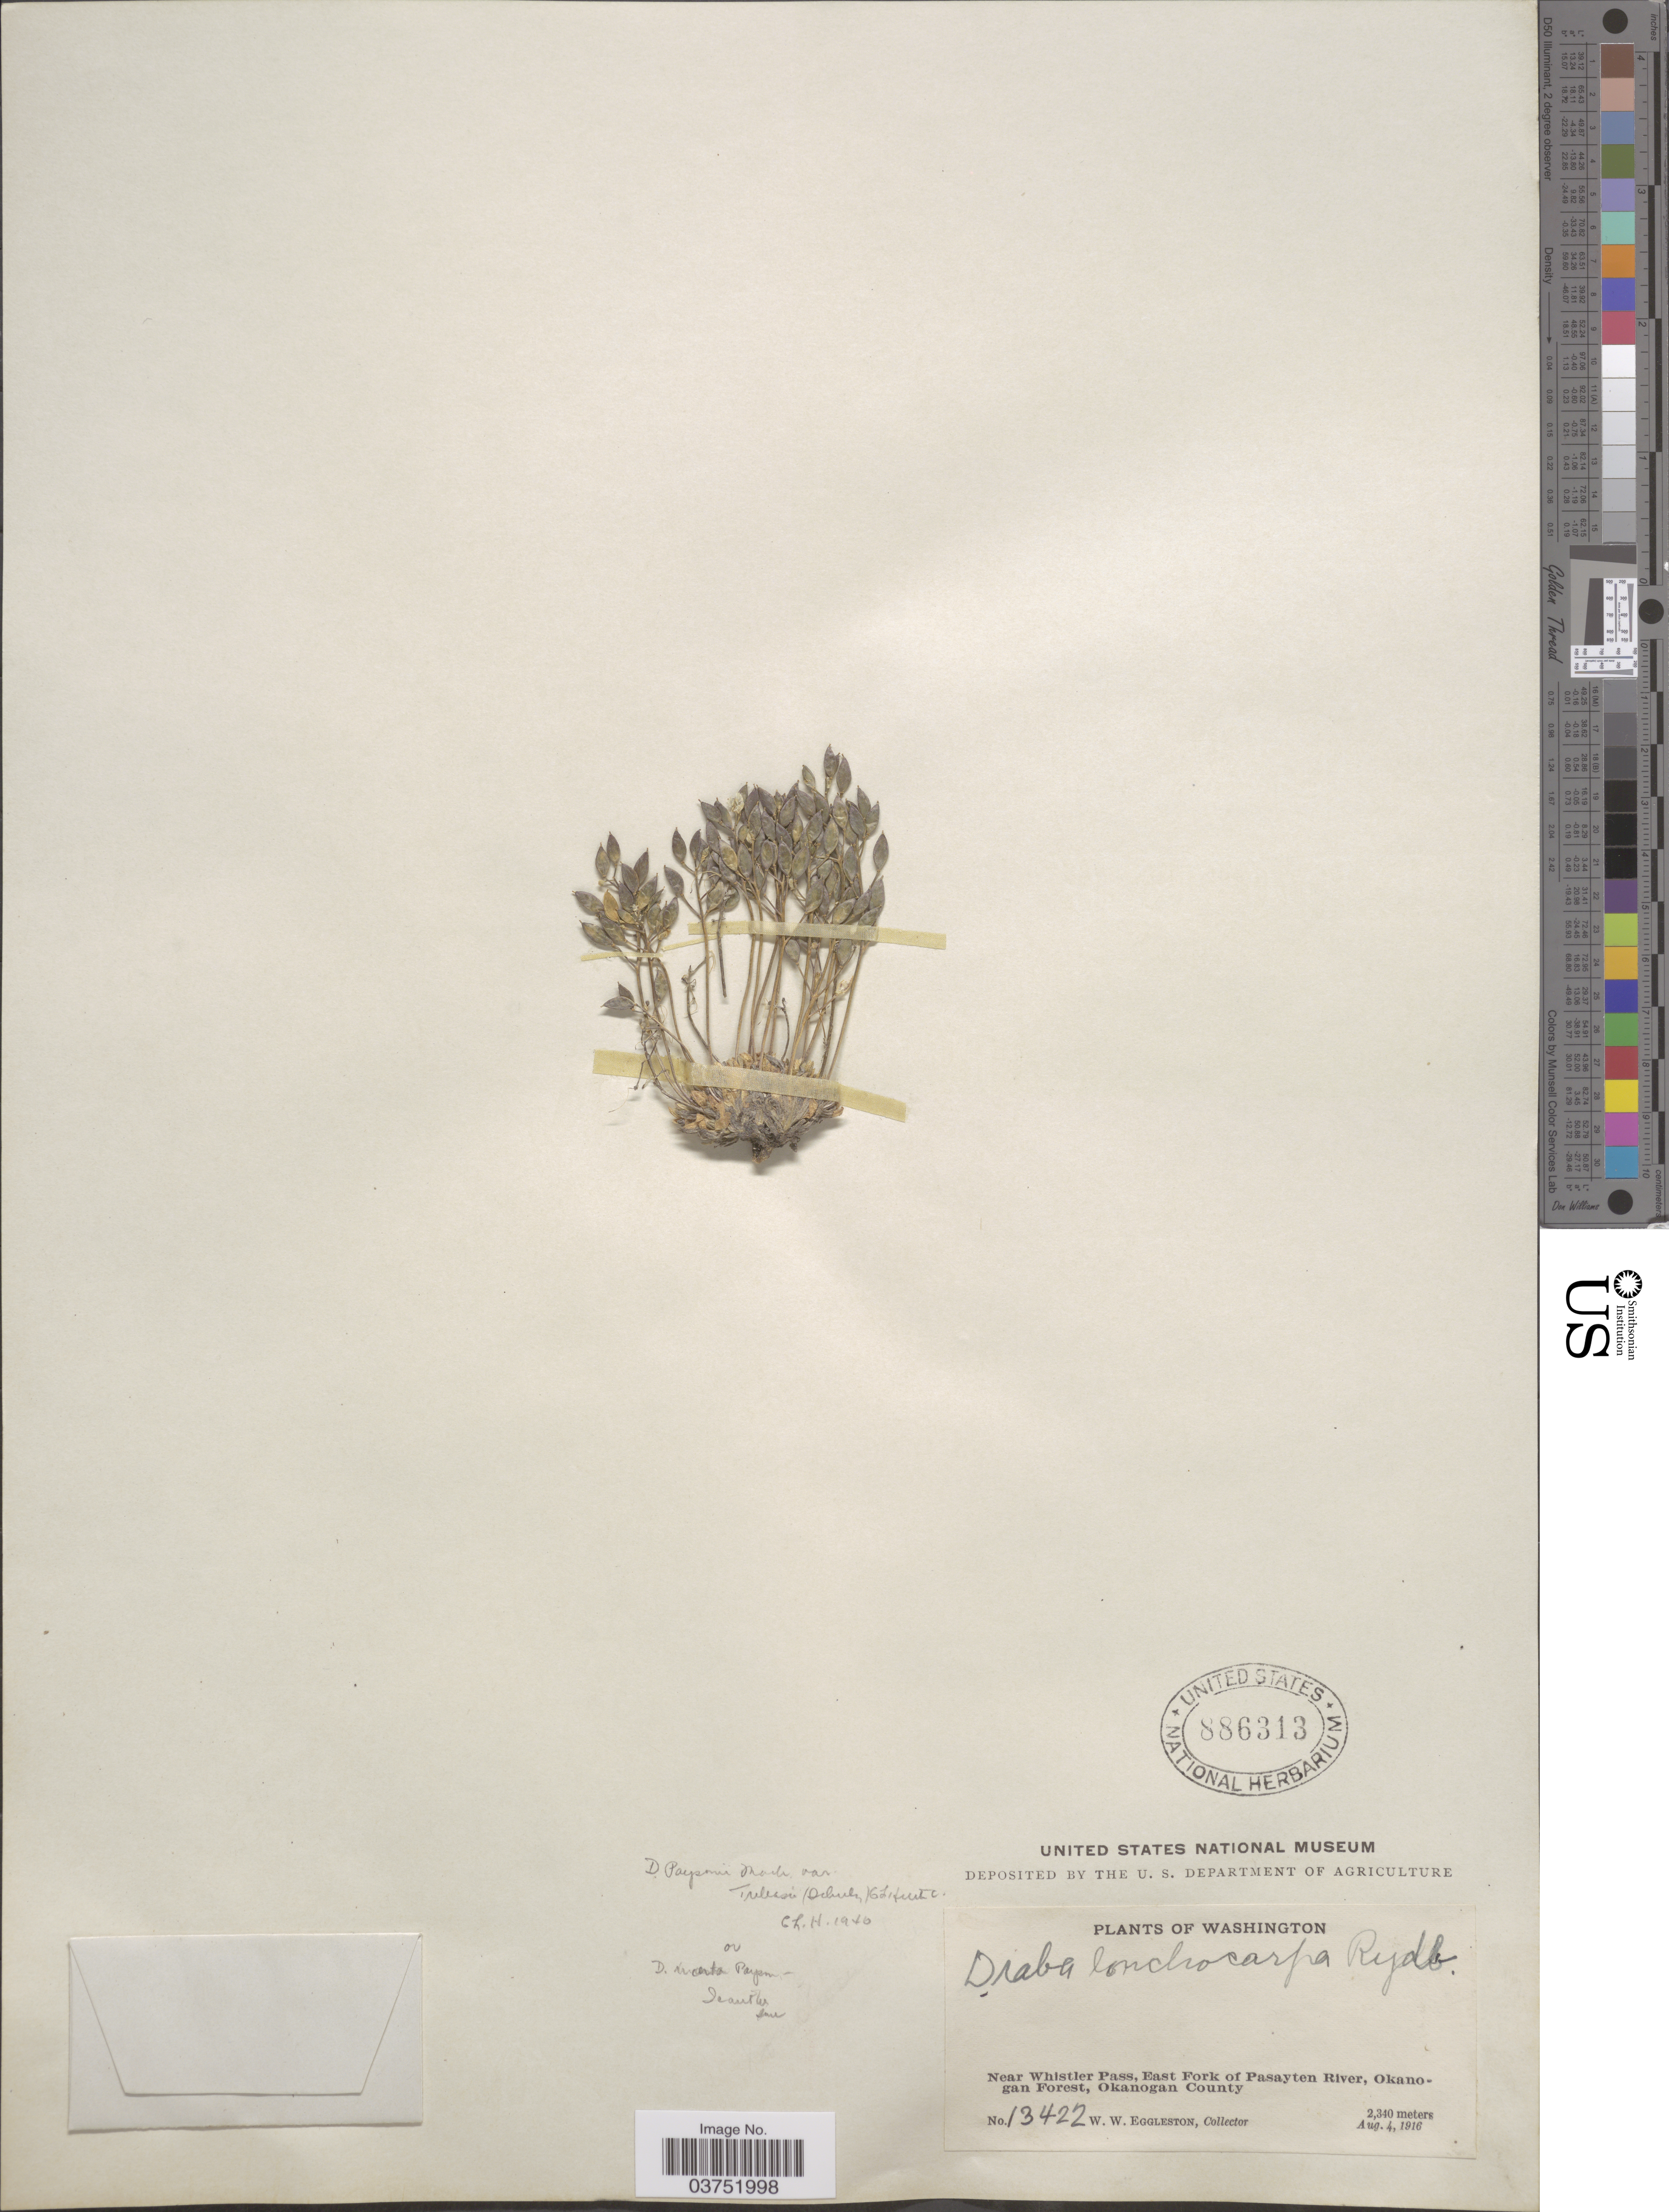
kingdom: Plantae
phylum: Tracheophyta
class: Magnoliopsida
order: Brassicales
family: Brassicaceae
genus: Draba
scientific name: Draba novolympica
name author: Payson & H. St. John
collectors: W. W. Eggleston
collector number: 13422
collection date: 1916-08-04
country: United States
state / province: Washington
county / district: Okanogan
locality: Near Whistler Pass, East Fork of Pasayten River, Okanogan Forest, Okanogan County.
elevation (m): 2340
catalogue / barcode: US 886313